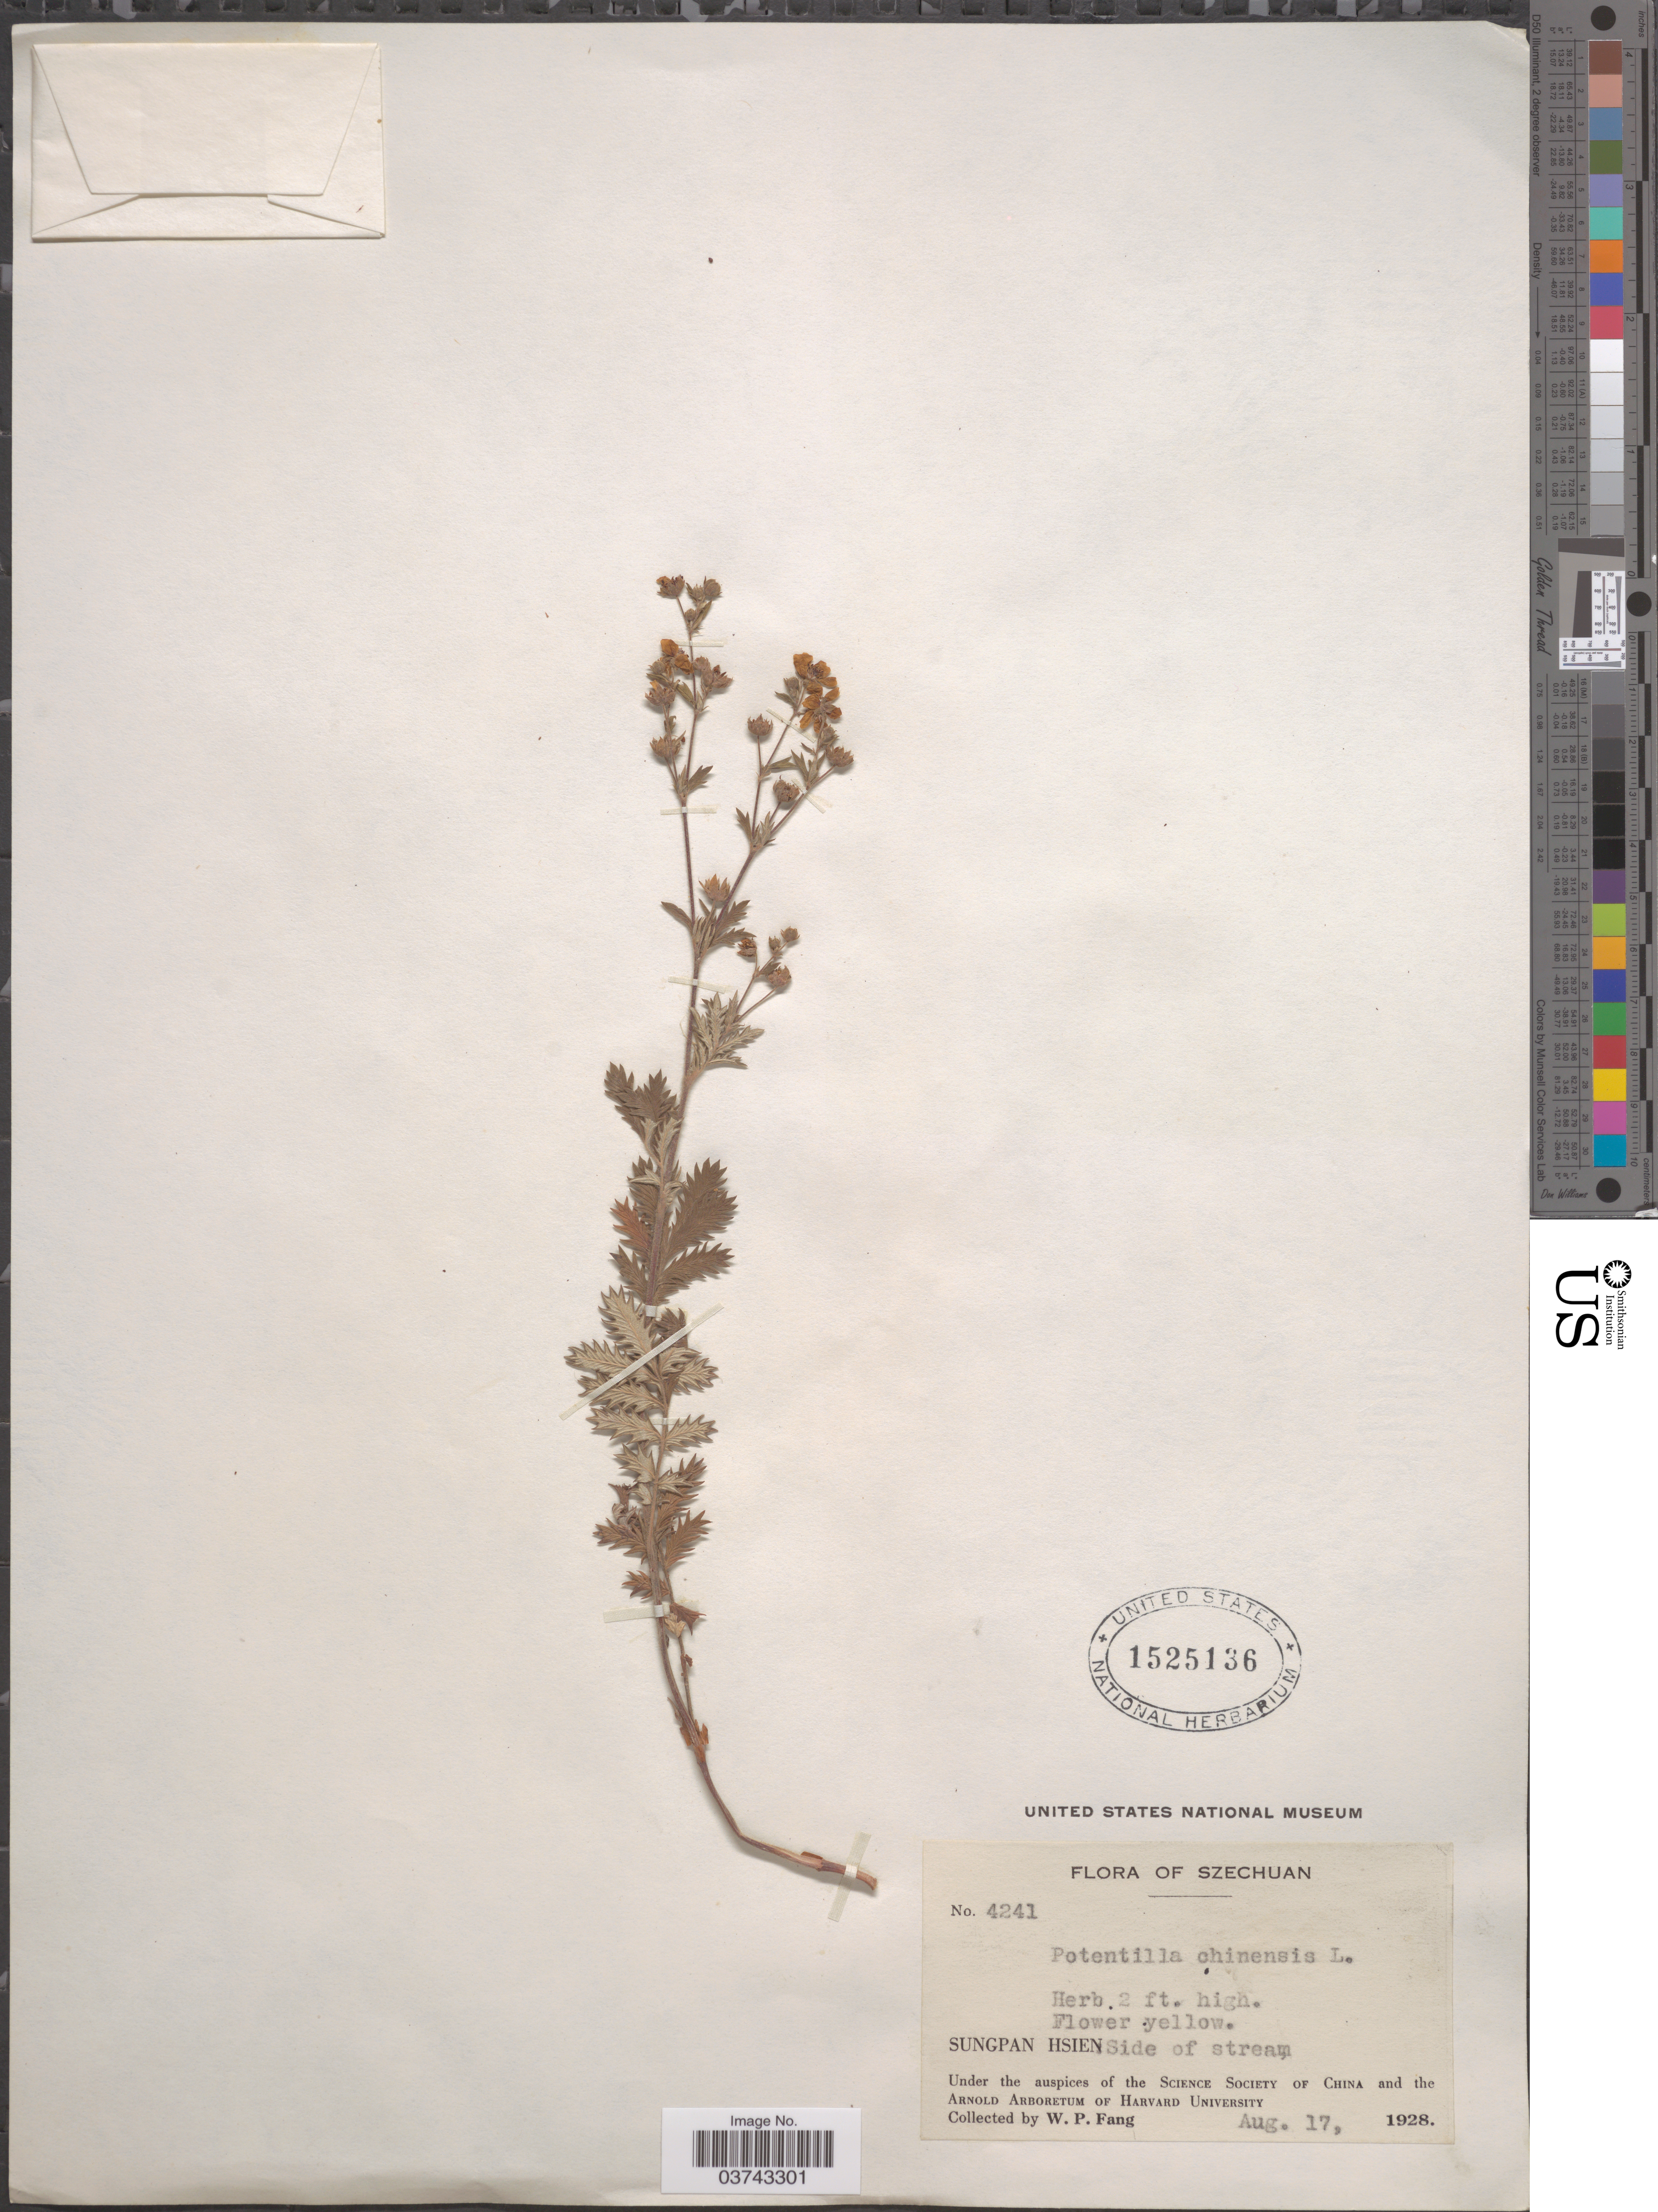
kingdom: Plantae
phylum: Tracheophyta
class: Magnoliopsida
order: Rosales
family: Rosaceae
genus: Potentilla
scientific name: Potentilla chinensis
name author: Ser.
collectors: W. P. Fang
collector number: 4241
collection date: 1928-08-17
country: China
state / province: Sichuan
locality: Szechuan. Sungpan Hsien: Side of stream.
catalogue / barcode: US 1525136